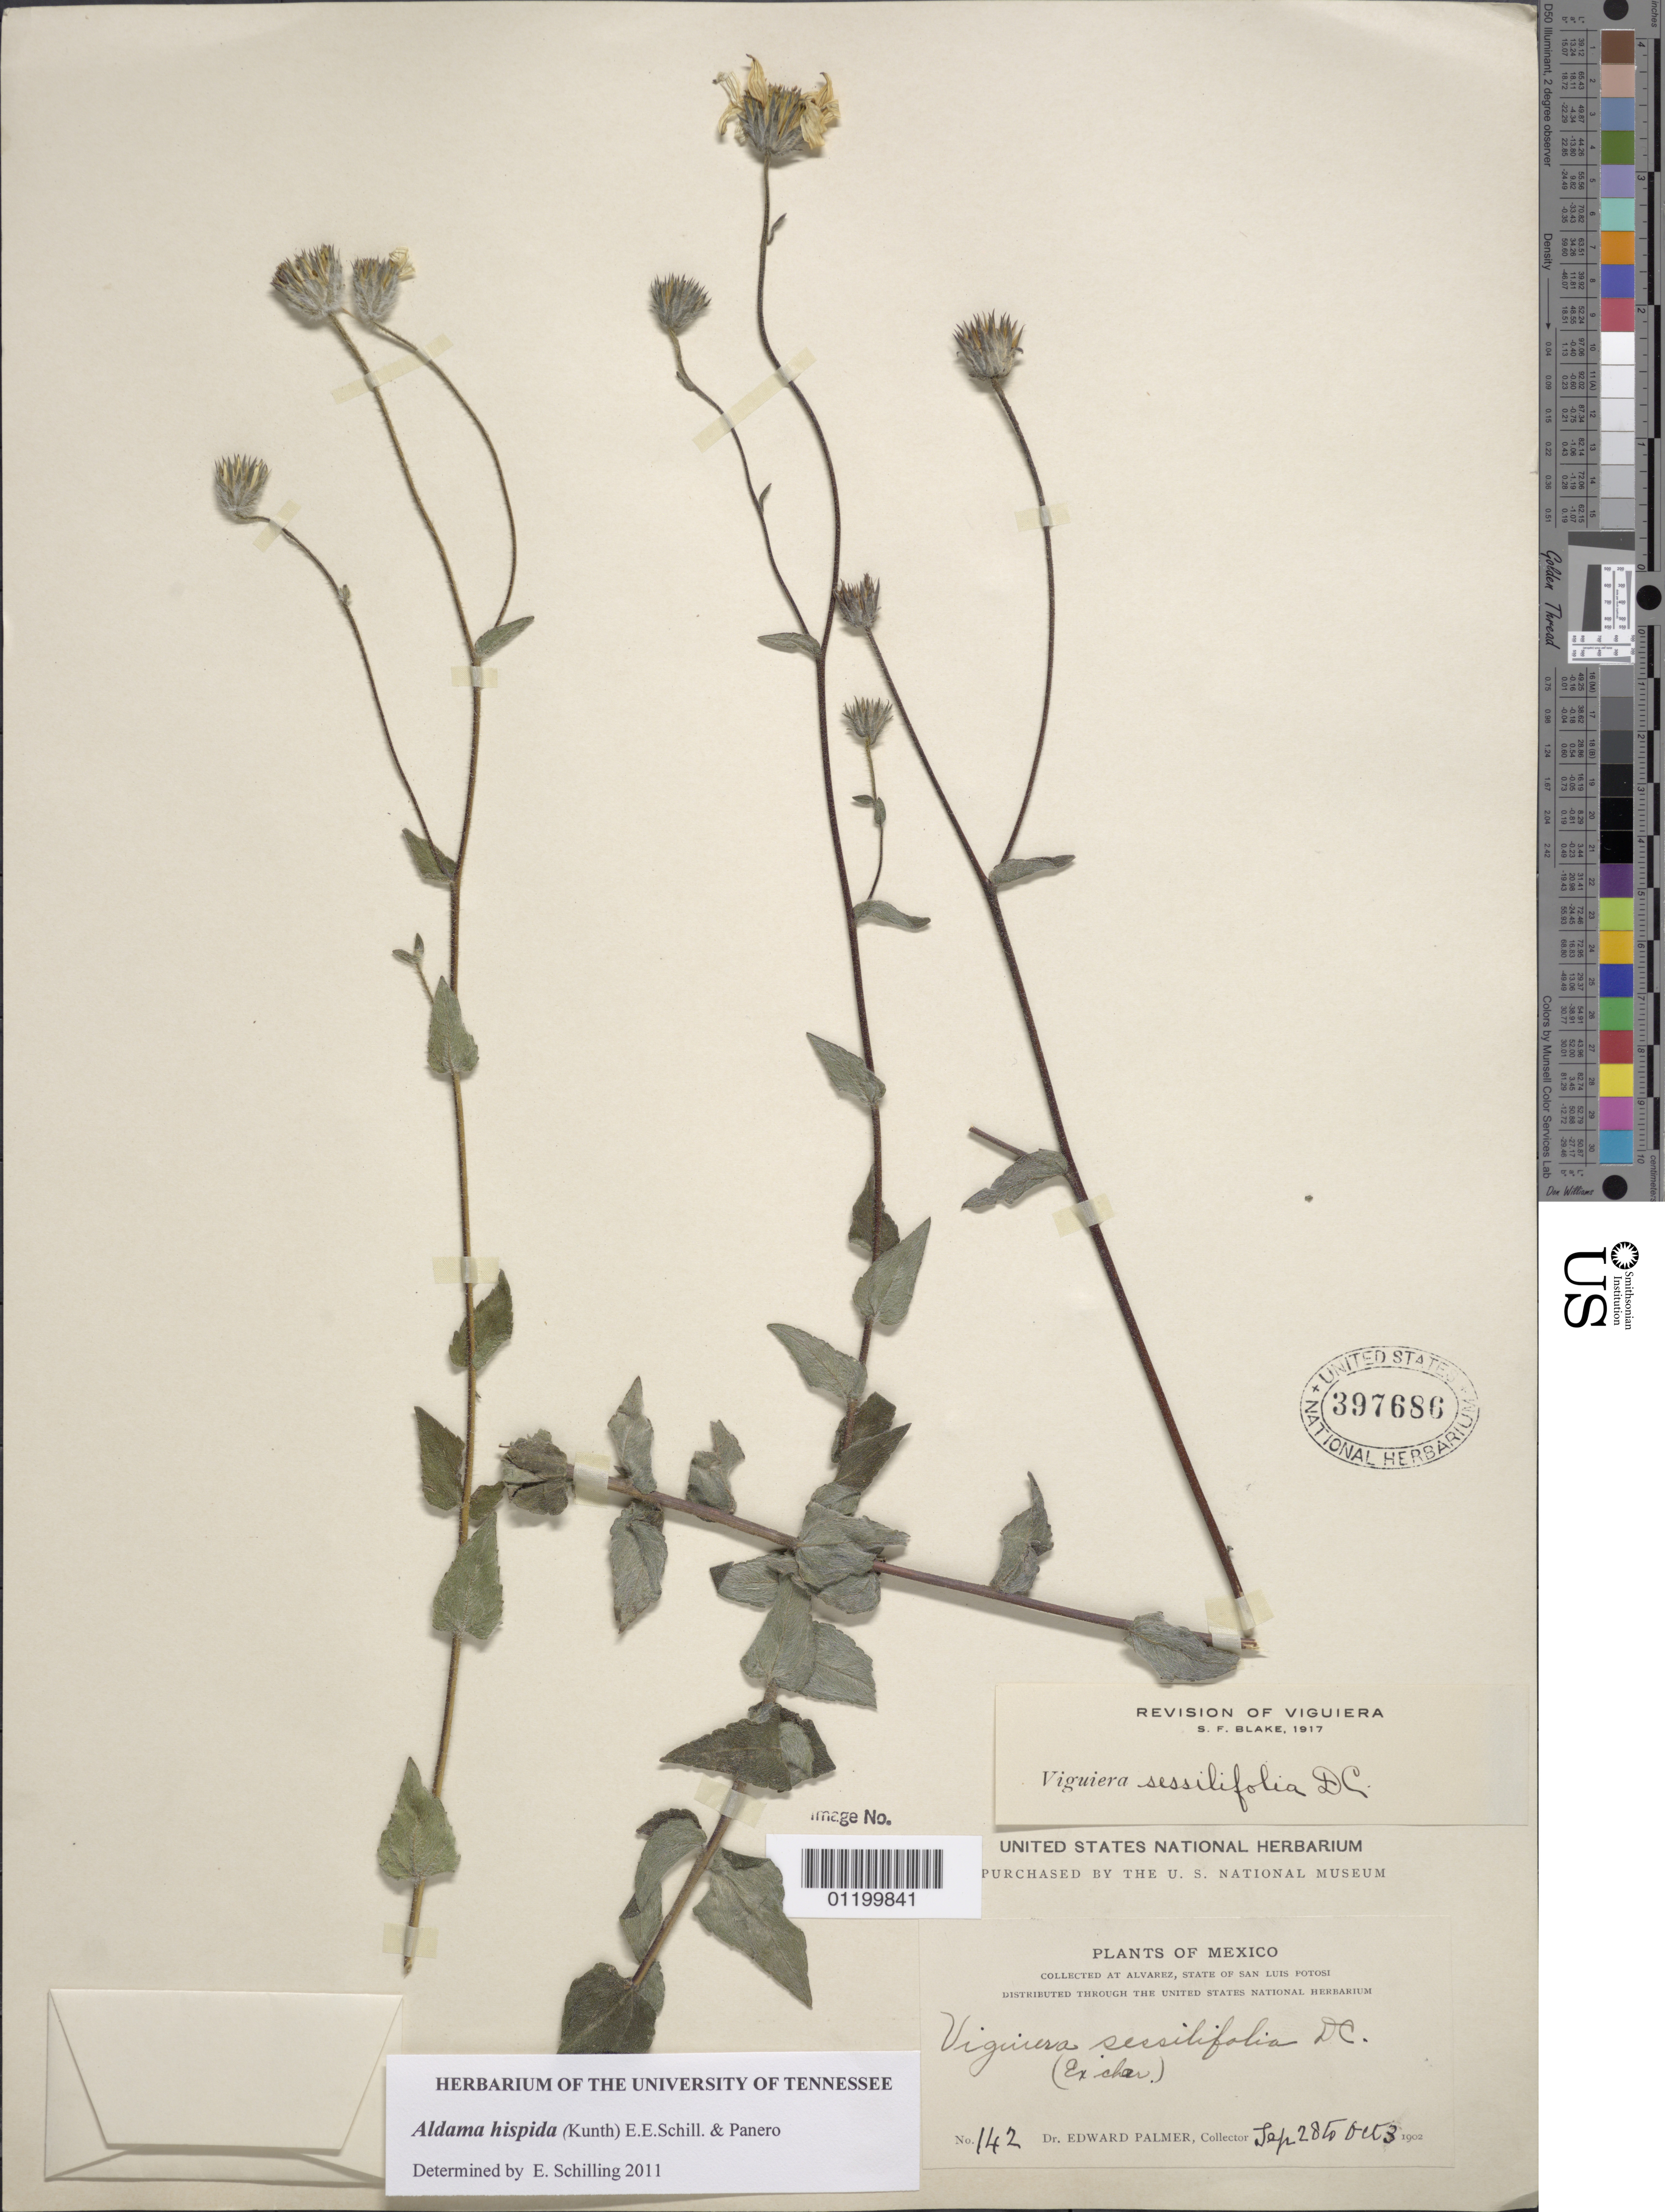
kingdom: Plantae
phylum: Tracheophyta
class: Magnoliopsida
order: Asterales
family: Asteraceae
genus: Aldama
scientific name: Aldama hispida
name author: (Kunth) Schill.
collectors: E. Palmer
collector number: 142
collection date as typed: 28 Sep 1902 to 03 Oct 1902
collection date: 1902-09-28/1902-10-03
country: Mexico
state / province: San Luis Potosi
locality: Alvarez.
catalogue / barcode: US 397686